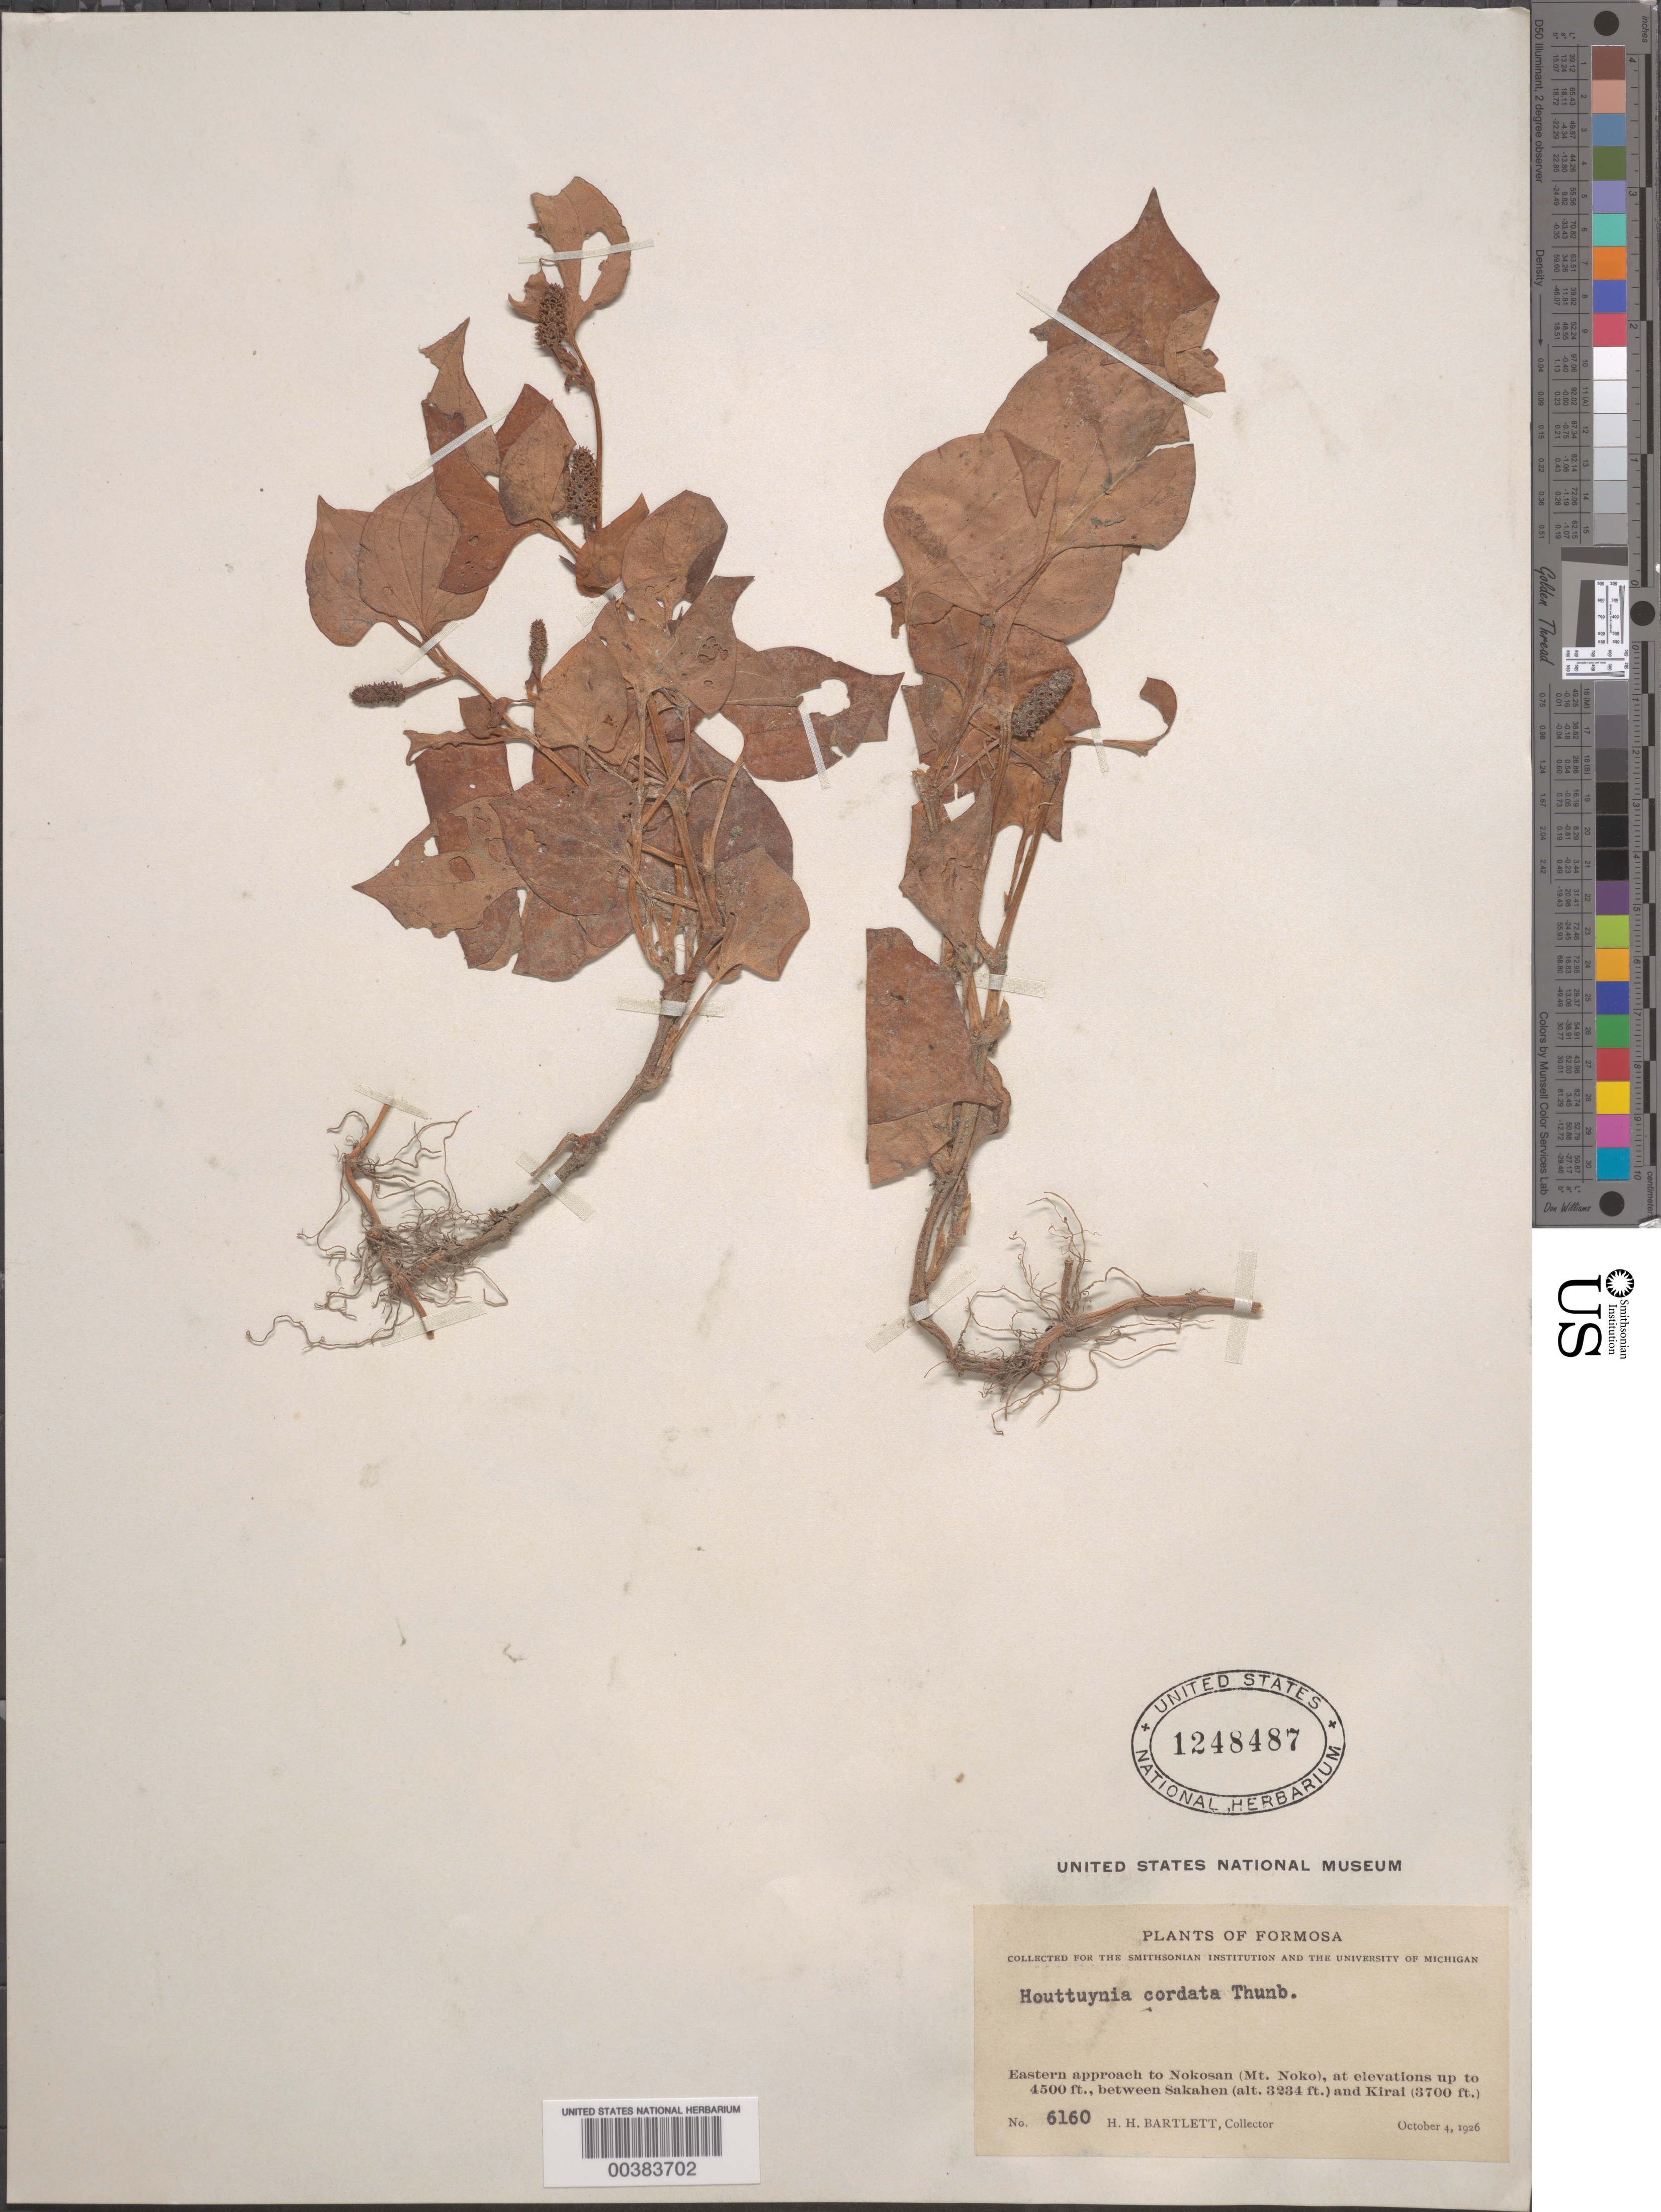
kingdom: Plantae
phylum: Tracheophyta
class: Magnoliopsida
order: Piperales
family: Saururaceae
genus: Houttuynia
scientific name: Houttuynia cordata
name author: Thunb.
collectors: H. H. Bartlett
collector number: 6160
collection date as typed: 04 Oct 1926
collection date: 1926-10-04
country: Taiwan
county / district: Hualien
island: Taiwan [Formosa]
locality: Mt. noko, between sakahen and kirai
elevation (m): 0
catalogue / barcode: US 1248487